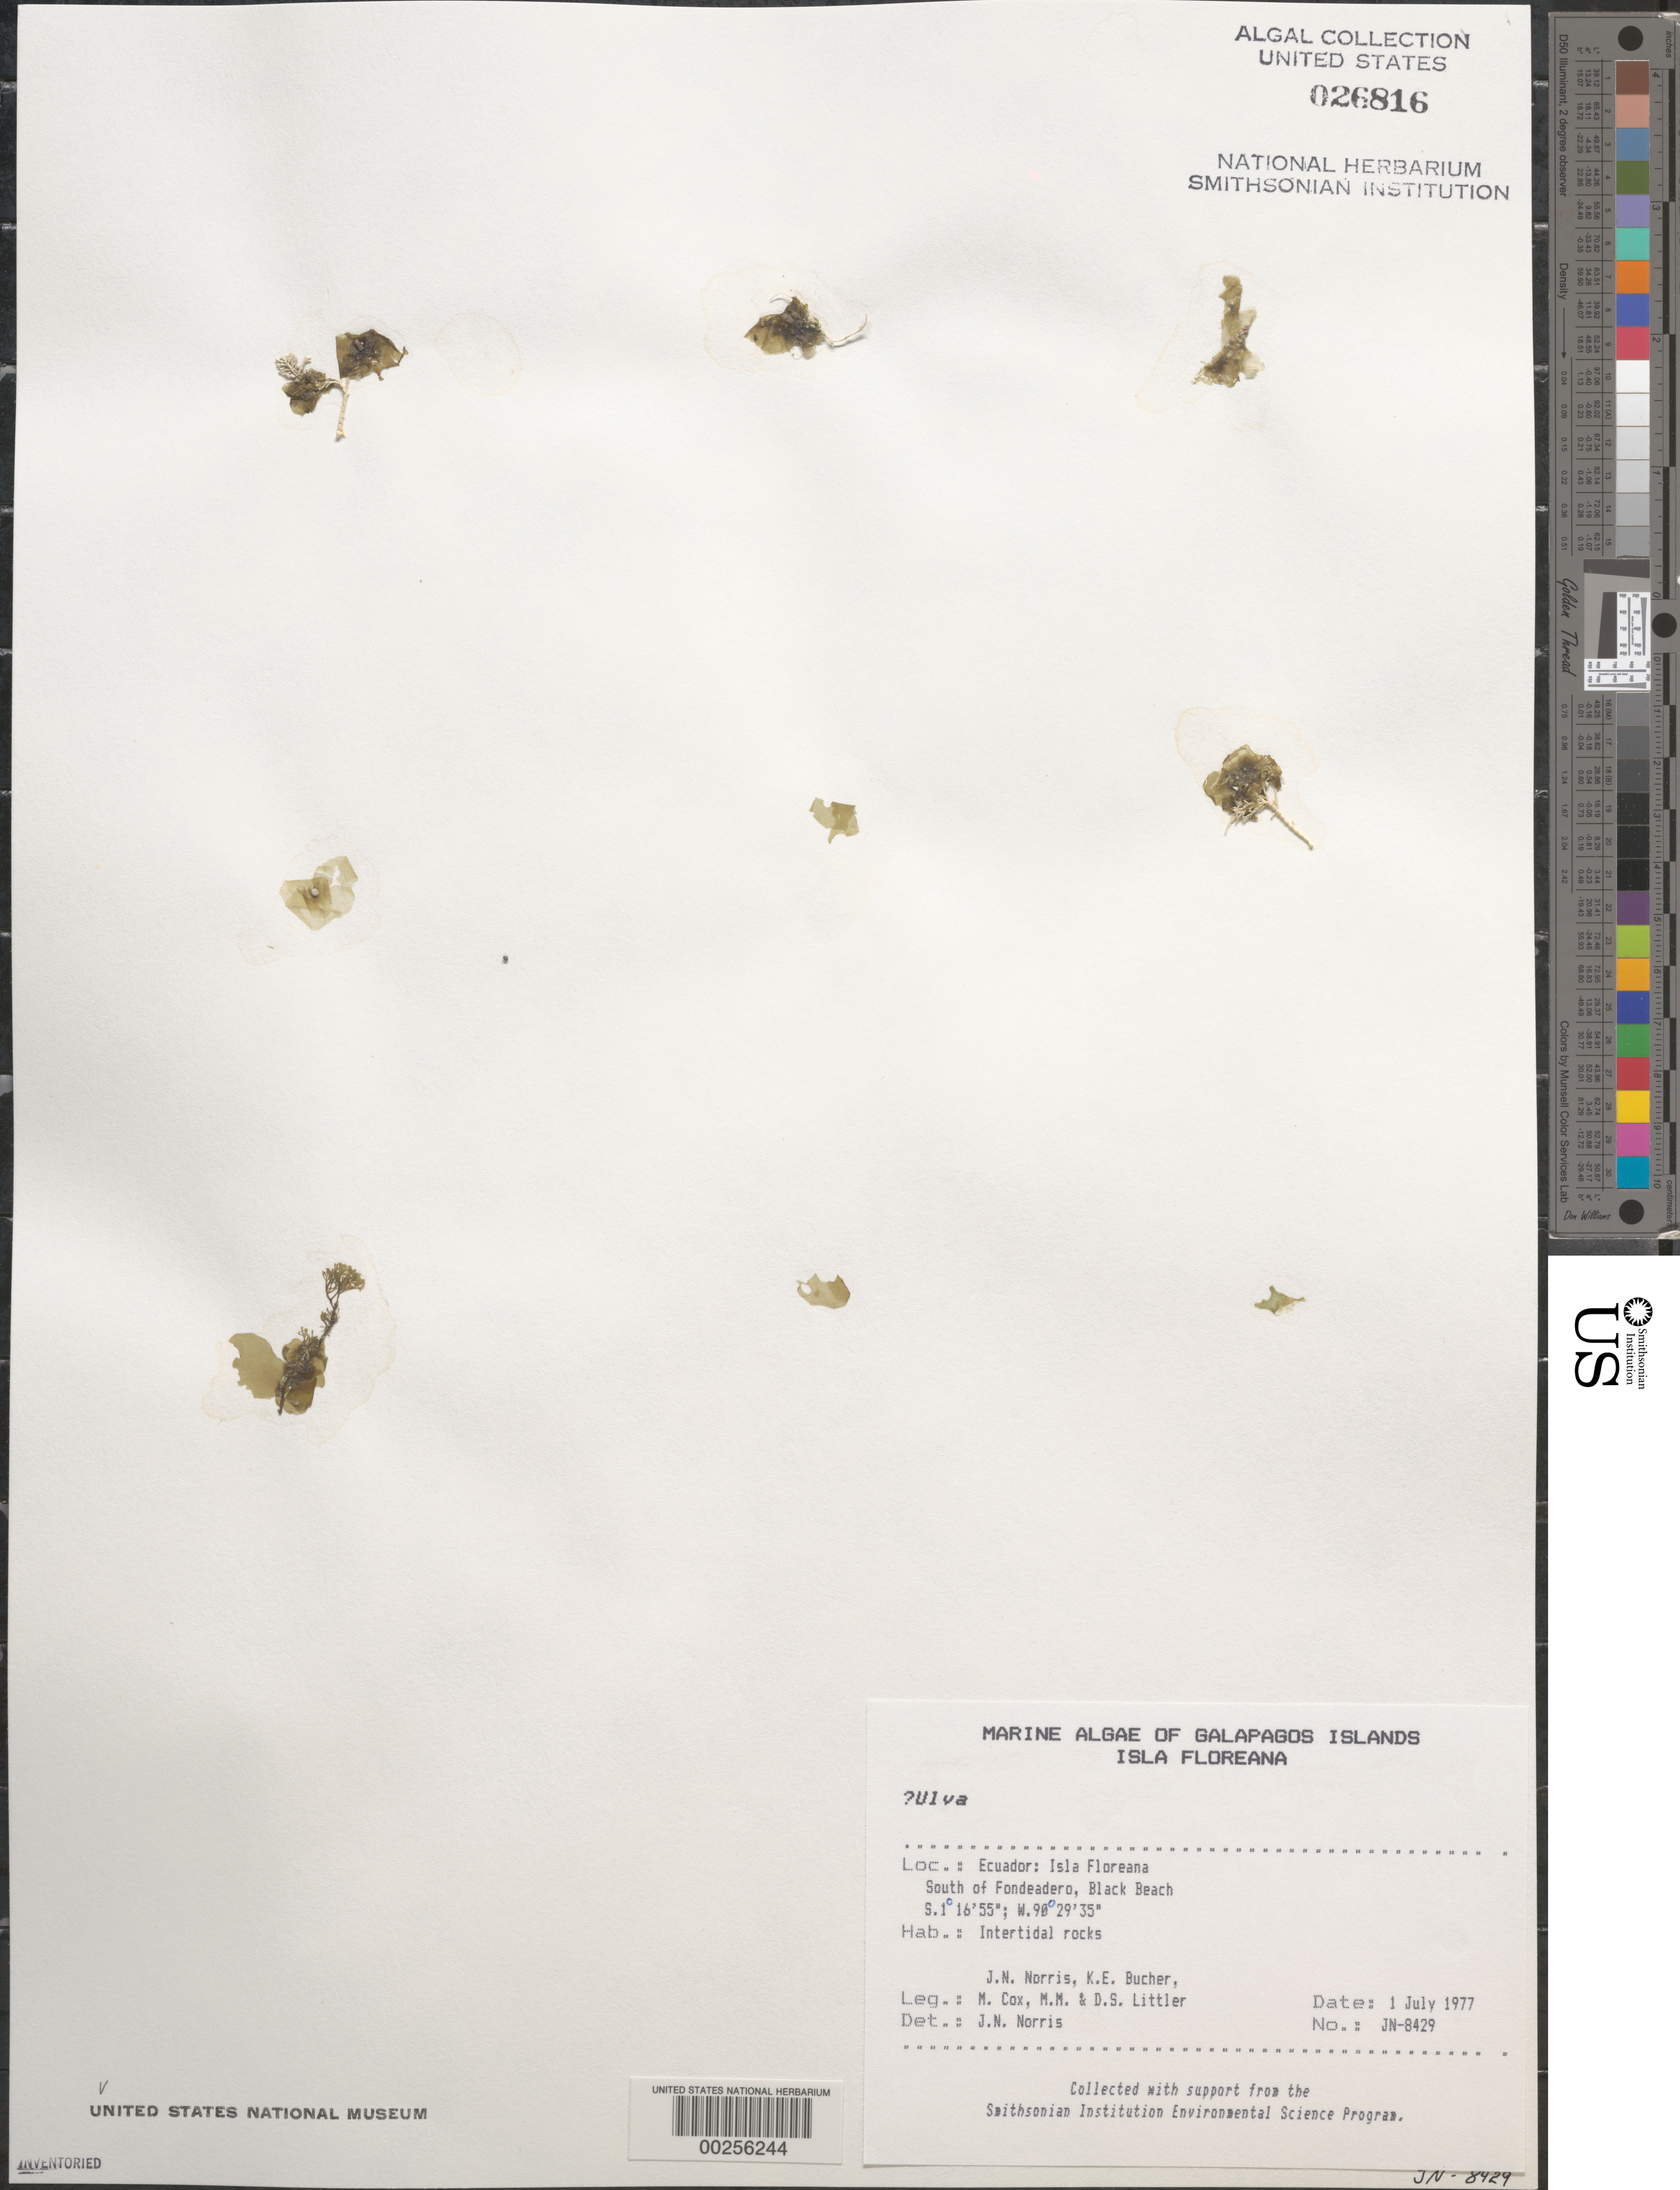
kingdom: Plantae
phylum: Chlorophyta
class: Ulvophyceae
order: Ulvales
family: Ulvaceae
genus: Ulva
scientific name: Ulva sp.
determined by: Norris, James N.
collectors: J. N. Norris, K. E. Bucher, M. Cox, M. M. Littler & D. S. Littler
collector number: JN-8429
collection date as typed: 01 Jul 1977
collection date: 1977-07-01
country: Ecuador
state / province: Colón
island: Floreana [Charles, Santa Maria]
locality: Black Beach south of Fondeadero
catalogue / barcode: US 26816